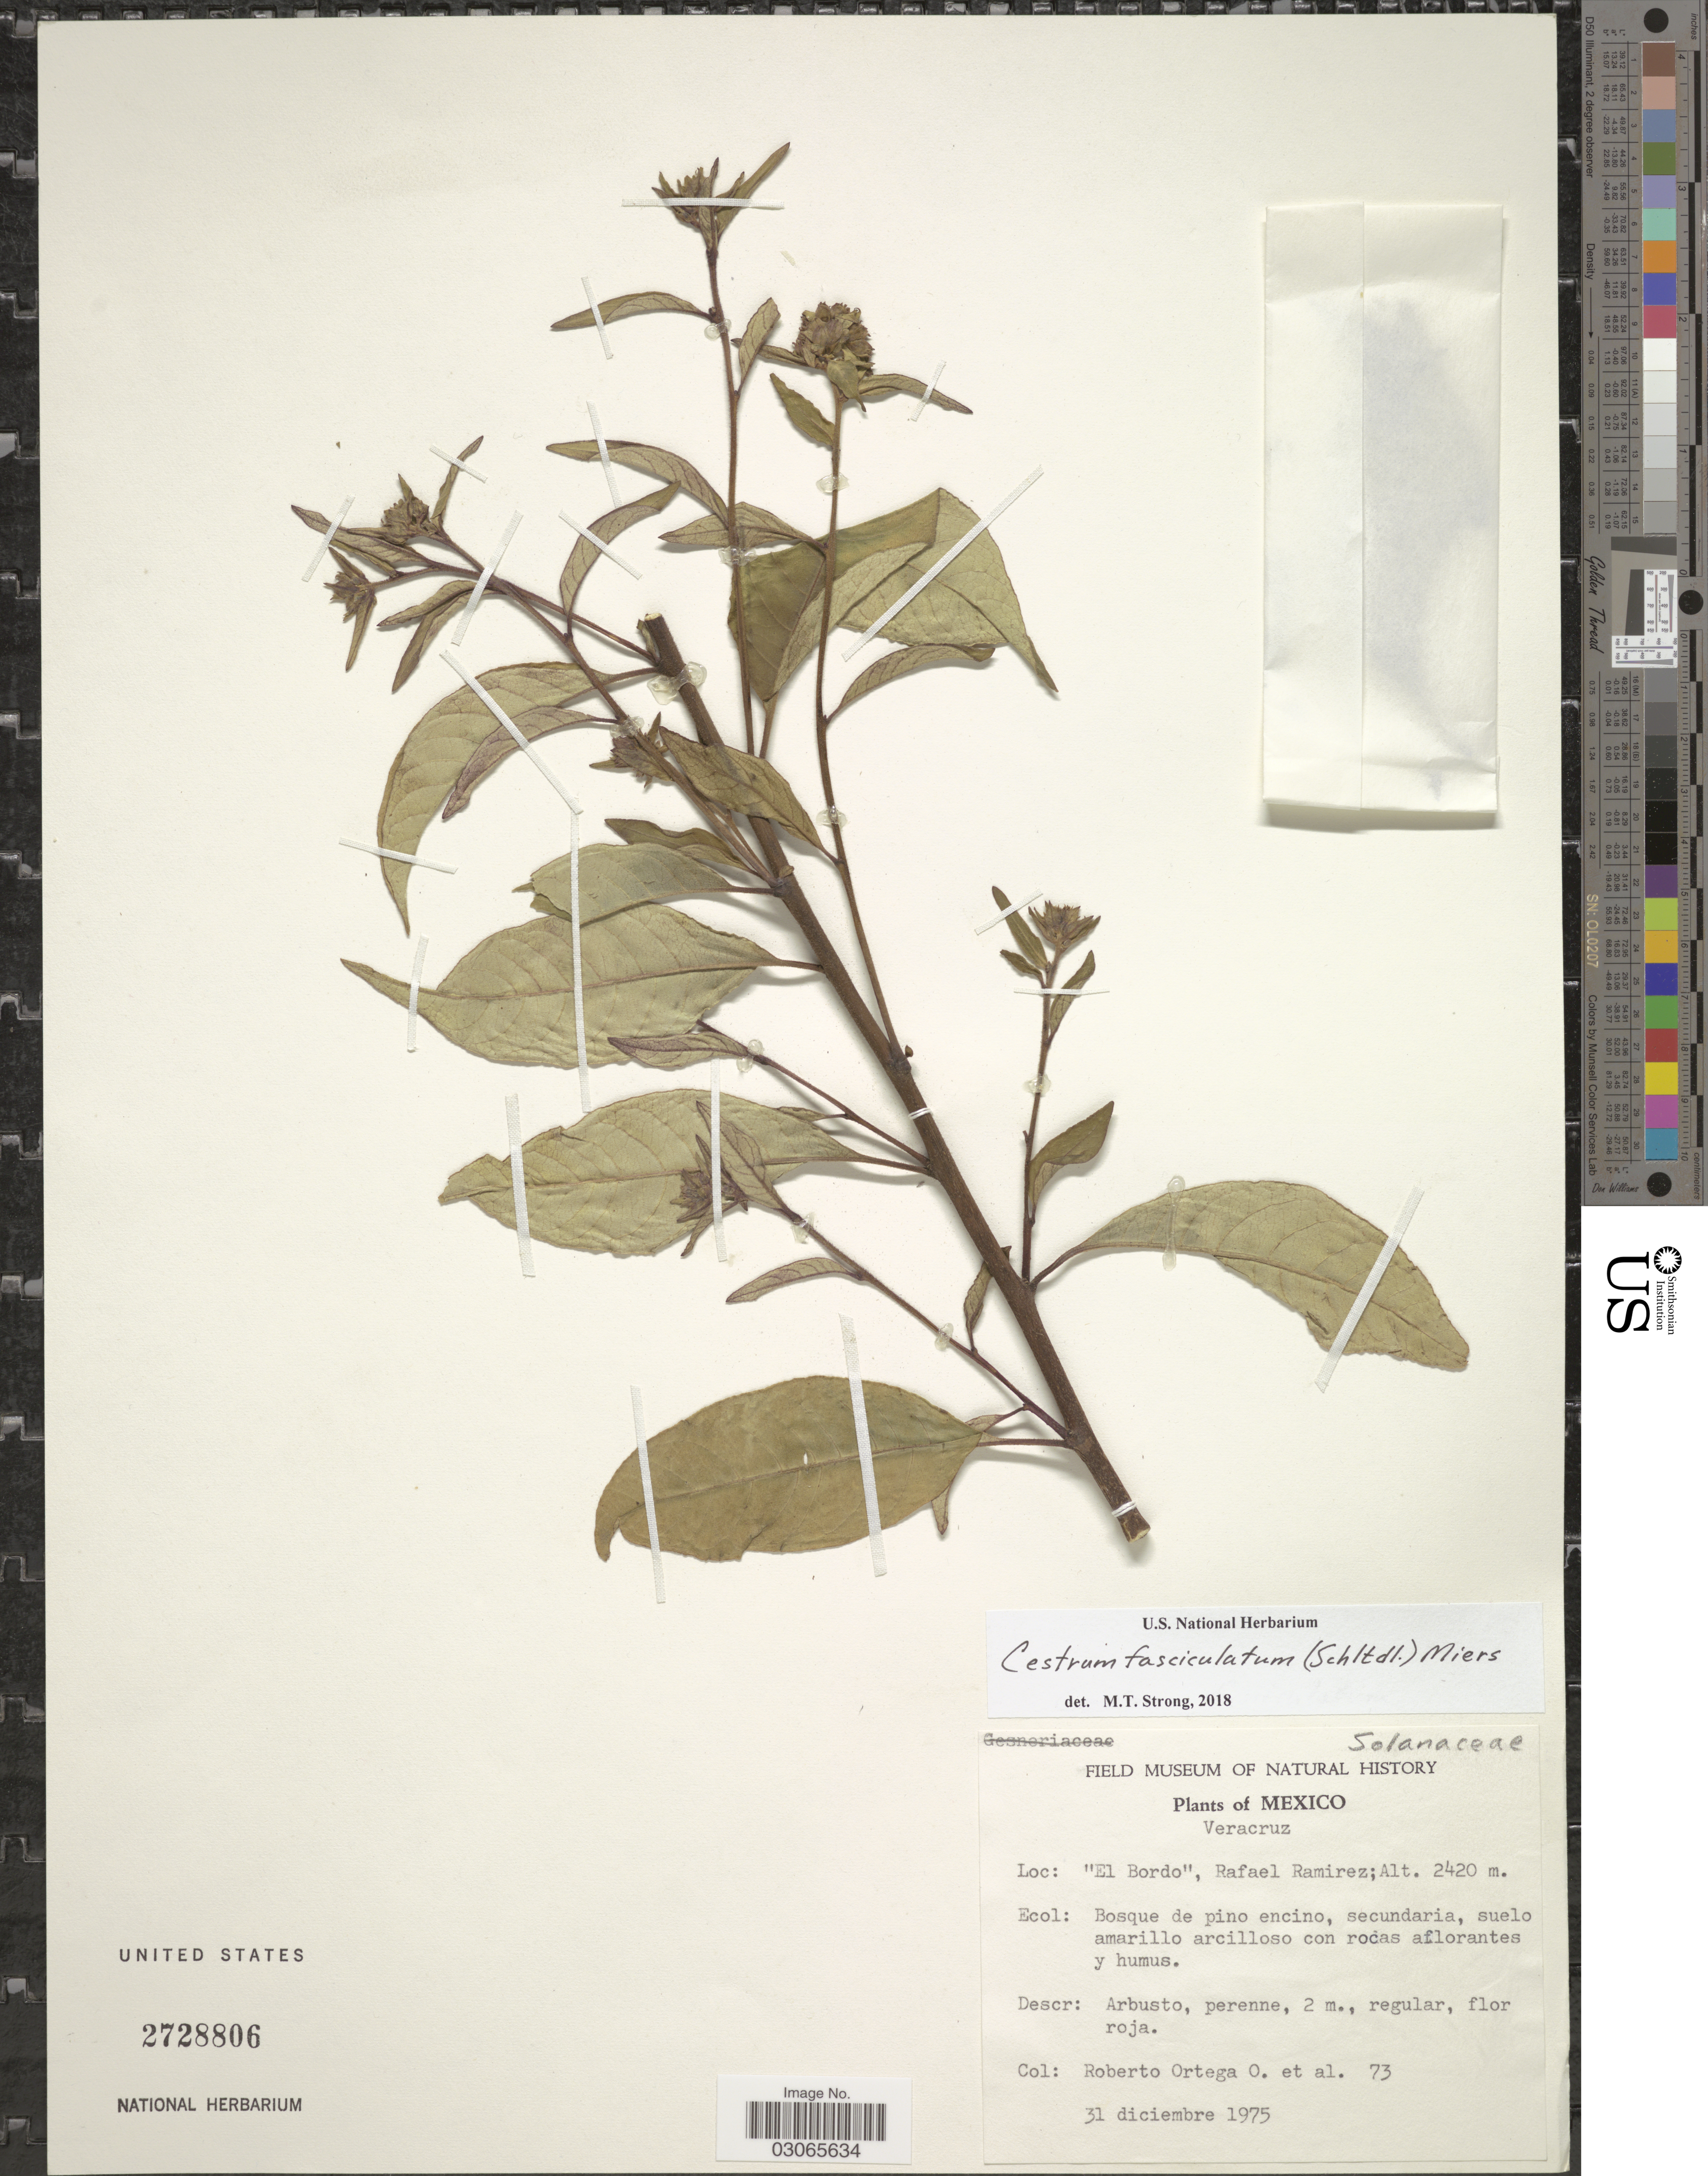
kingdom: Plantae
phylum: Tracheophyta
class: Magnoliopsida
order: Solanales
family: Solanaceae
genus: Cestrum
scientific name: Cestrum fasciculatum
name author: (Schltdl.) Miers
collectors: R. V. Ortega O. & et al.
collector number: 73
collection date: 1975-12-31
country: Mexico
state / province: Veracruz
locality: Veracruz. "El Bordo", Rafael Ramirez.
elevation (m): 2420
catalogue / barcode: US 2728806